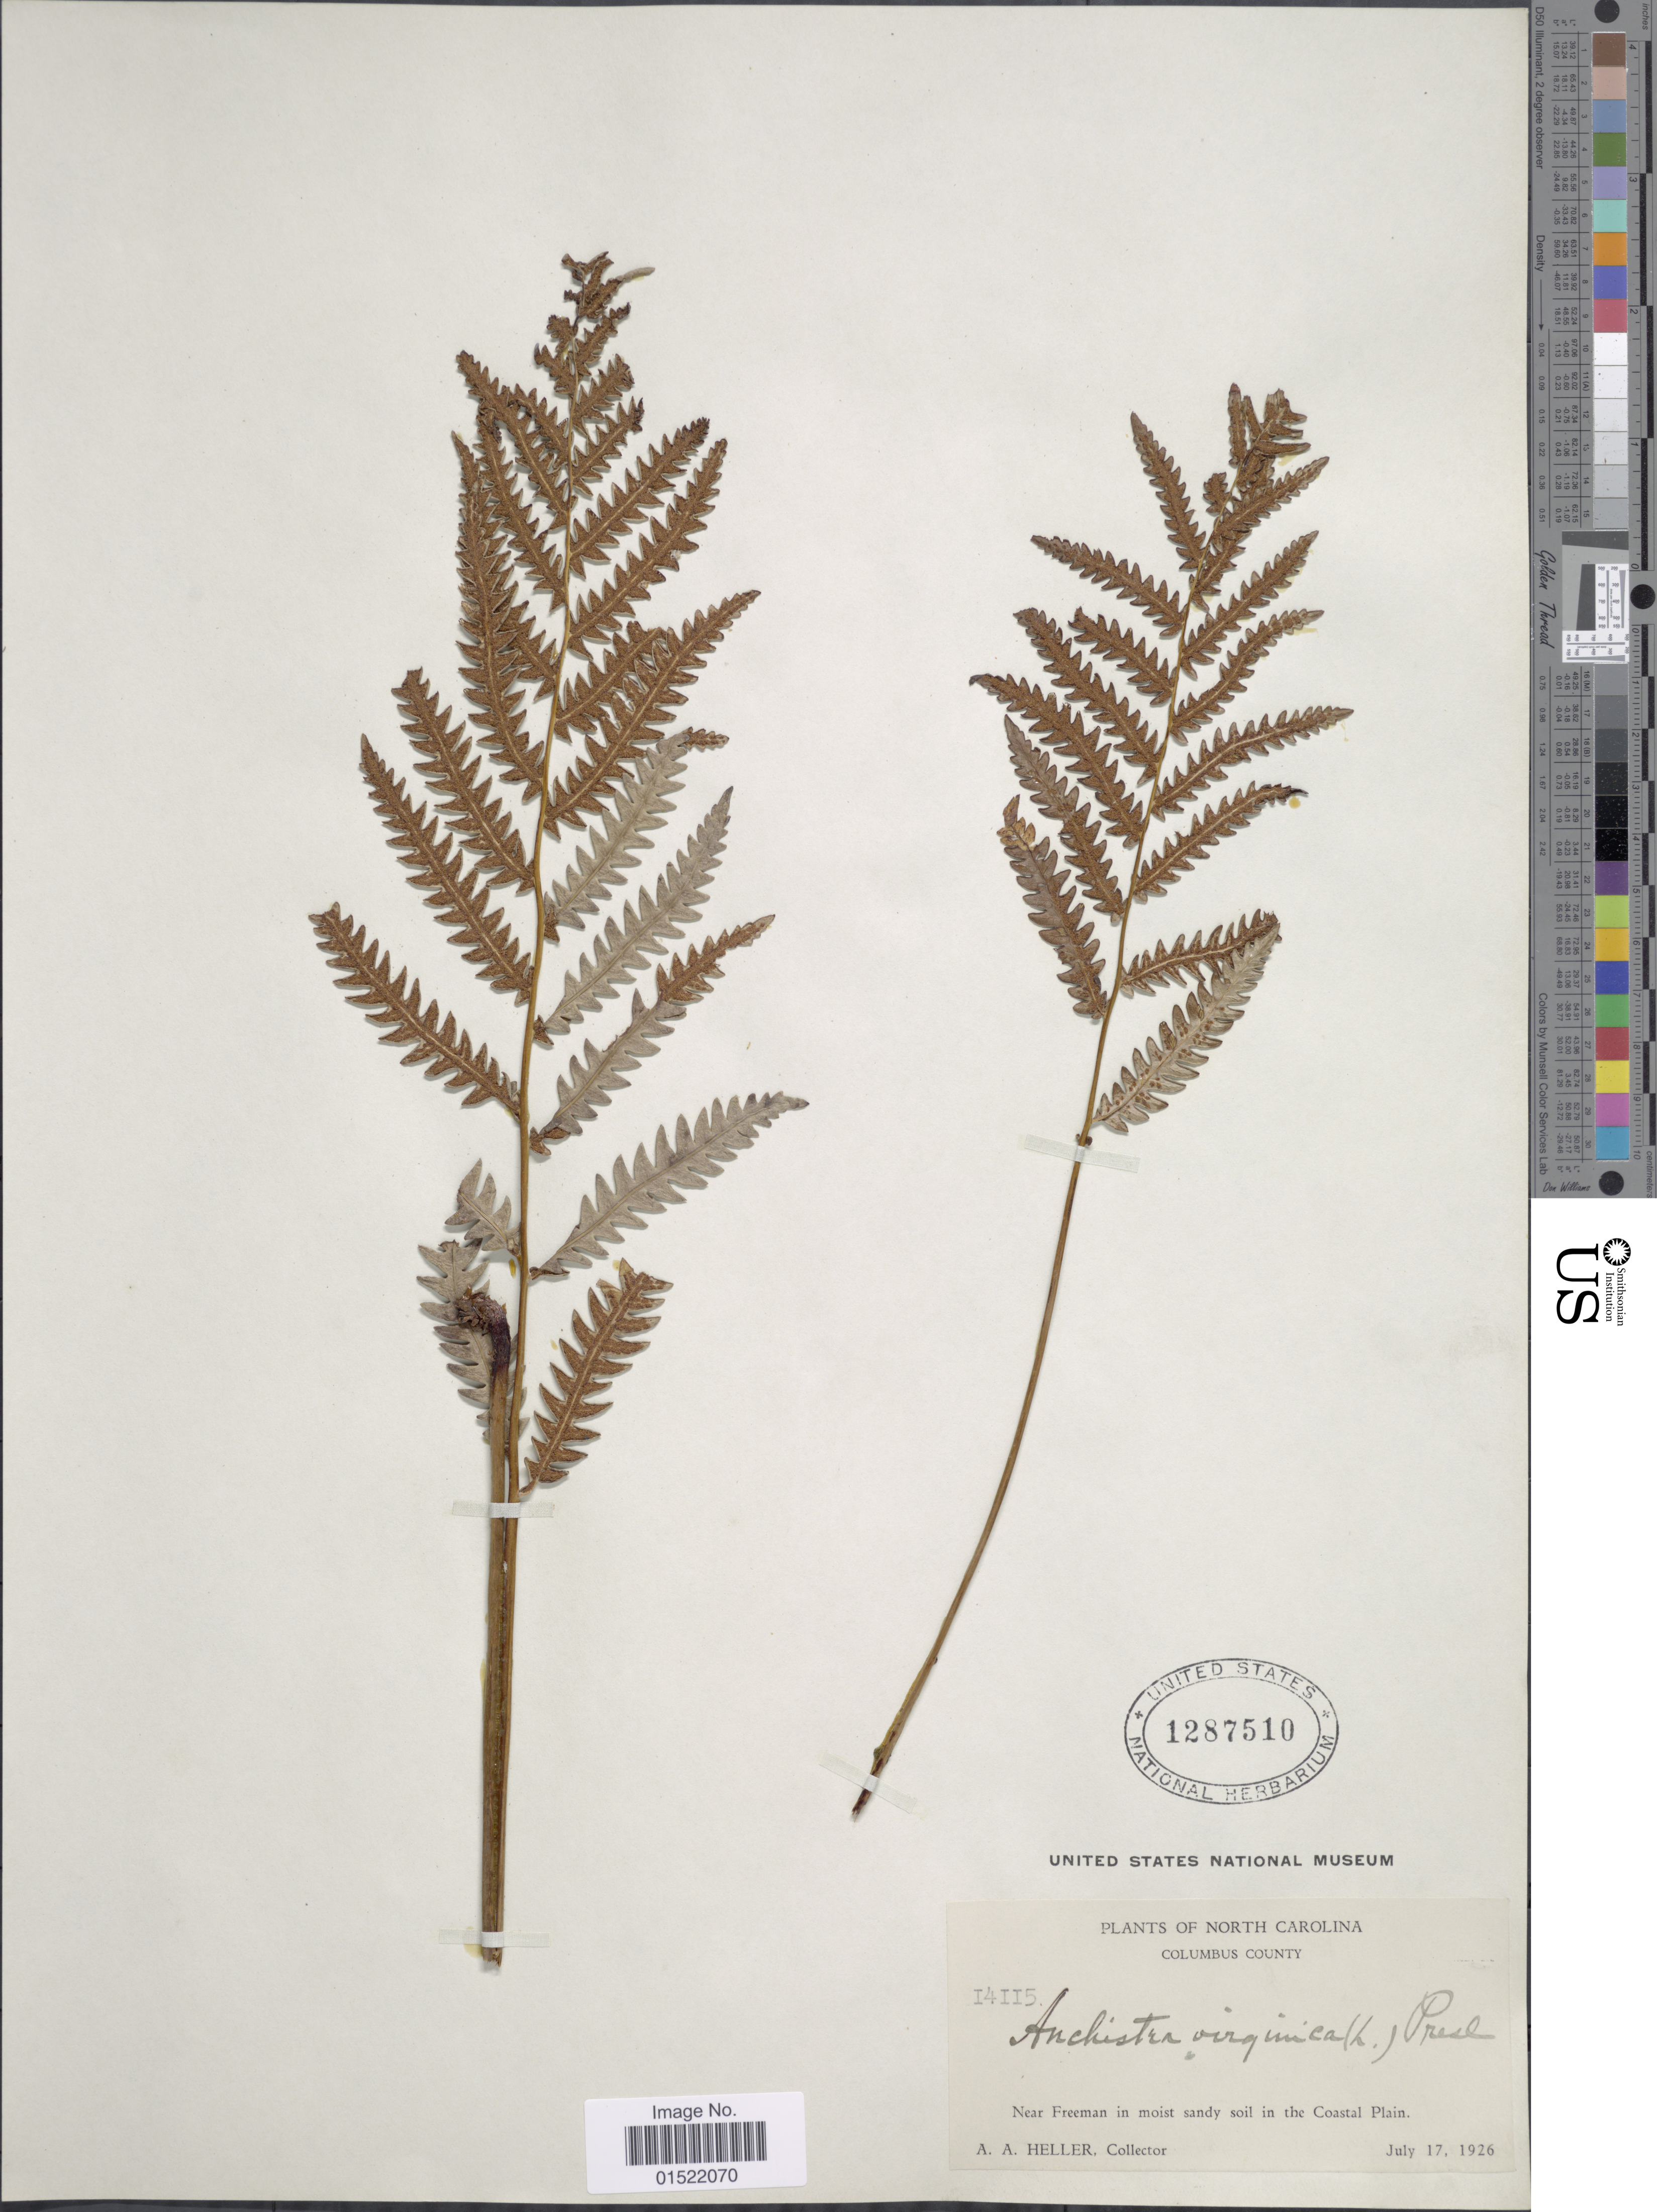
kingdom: Plantae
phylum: Tracheophyta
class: Polypodiopsida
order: Polypodiales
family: Blechnaceae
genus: Woodwardia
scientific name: Woodwardia virginica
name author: (L.) R.M. Sm.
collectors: A. A. Heller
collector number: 14115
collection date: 1926-07-17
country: United States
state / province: North Carolina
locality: Columbus County, near Freeman in moist sande soil in the Coastal Plain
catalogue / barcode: US 1287510